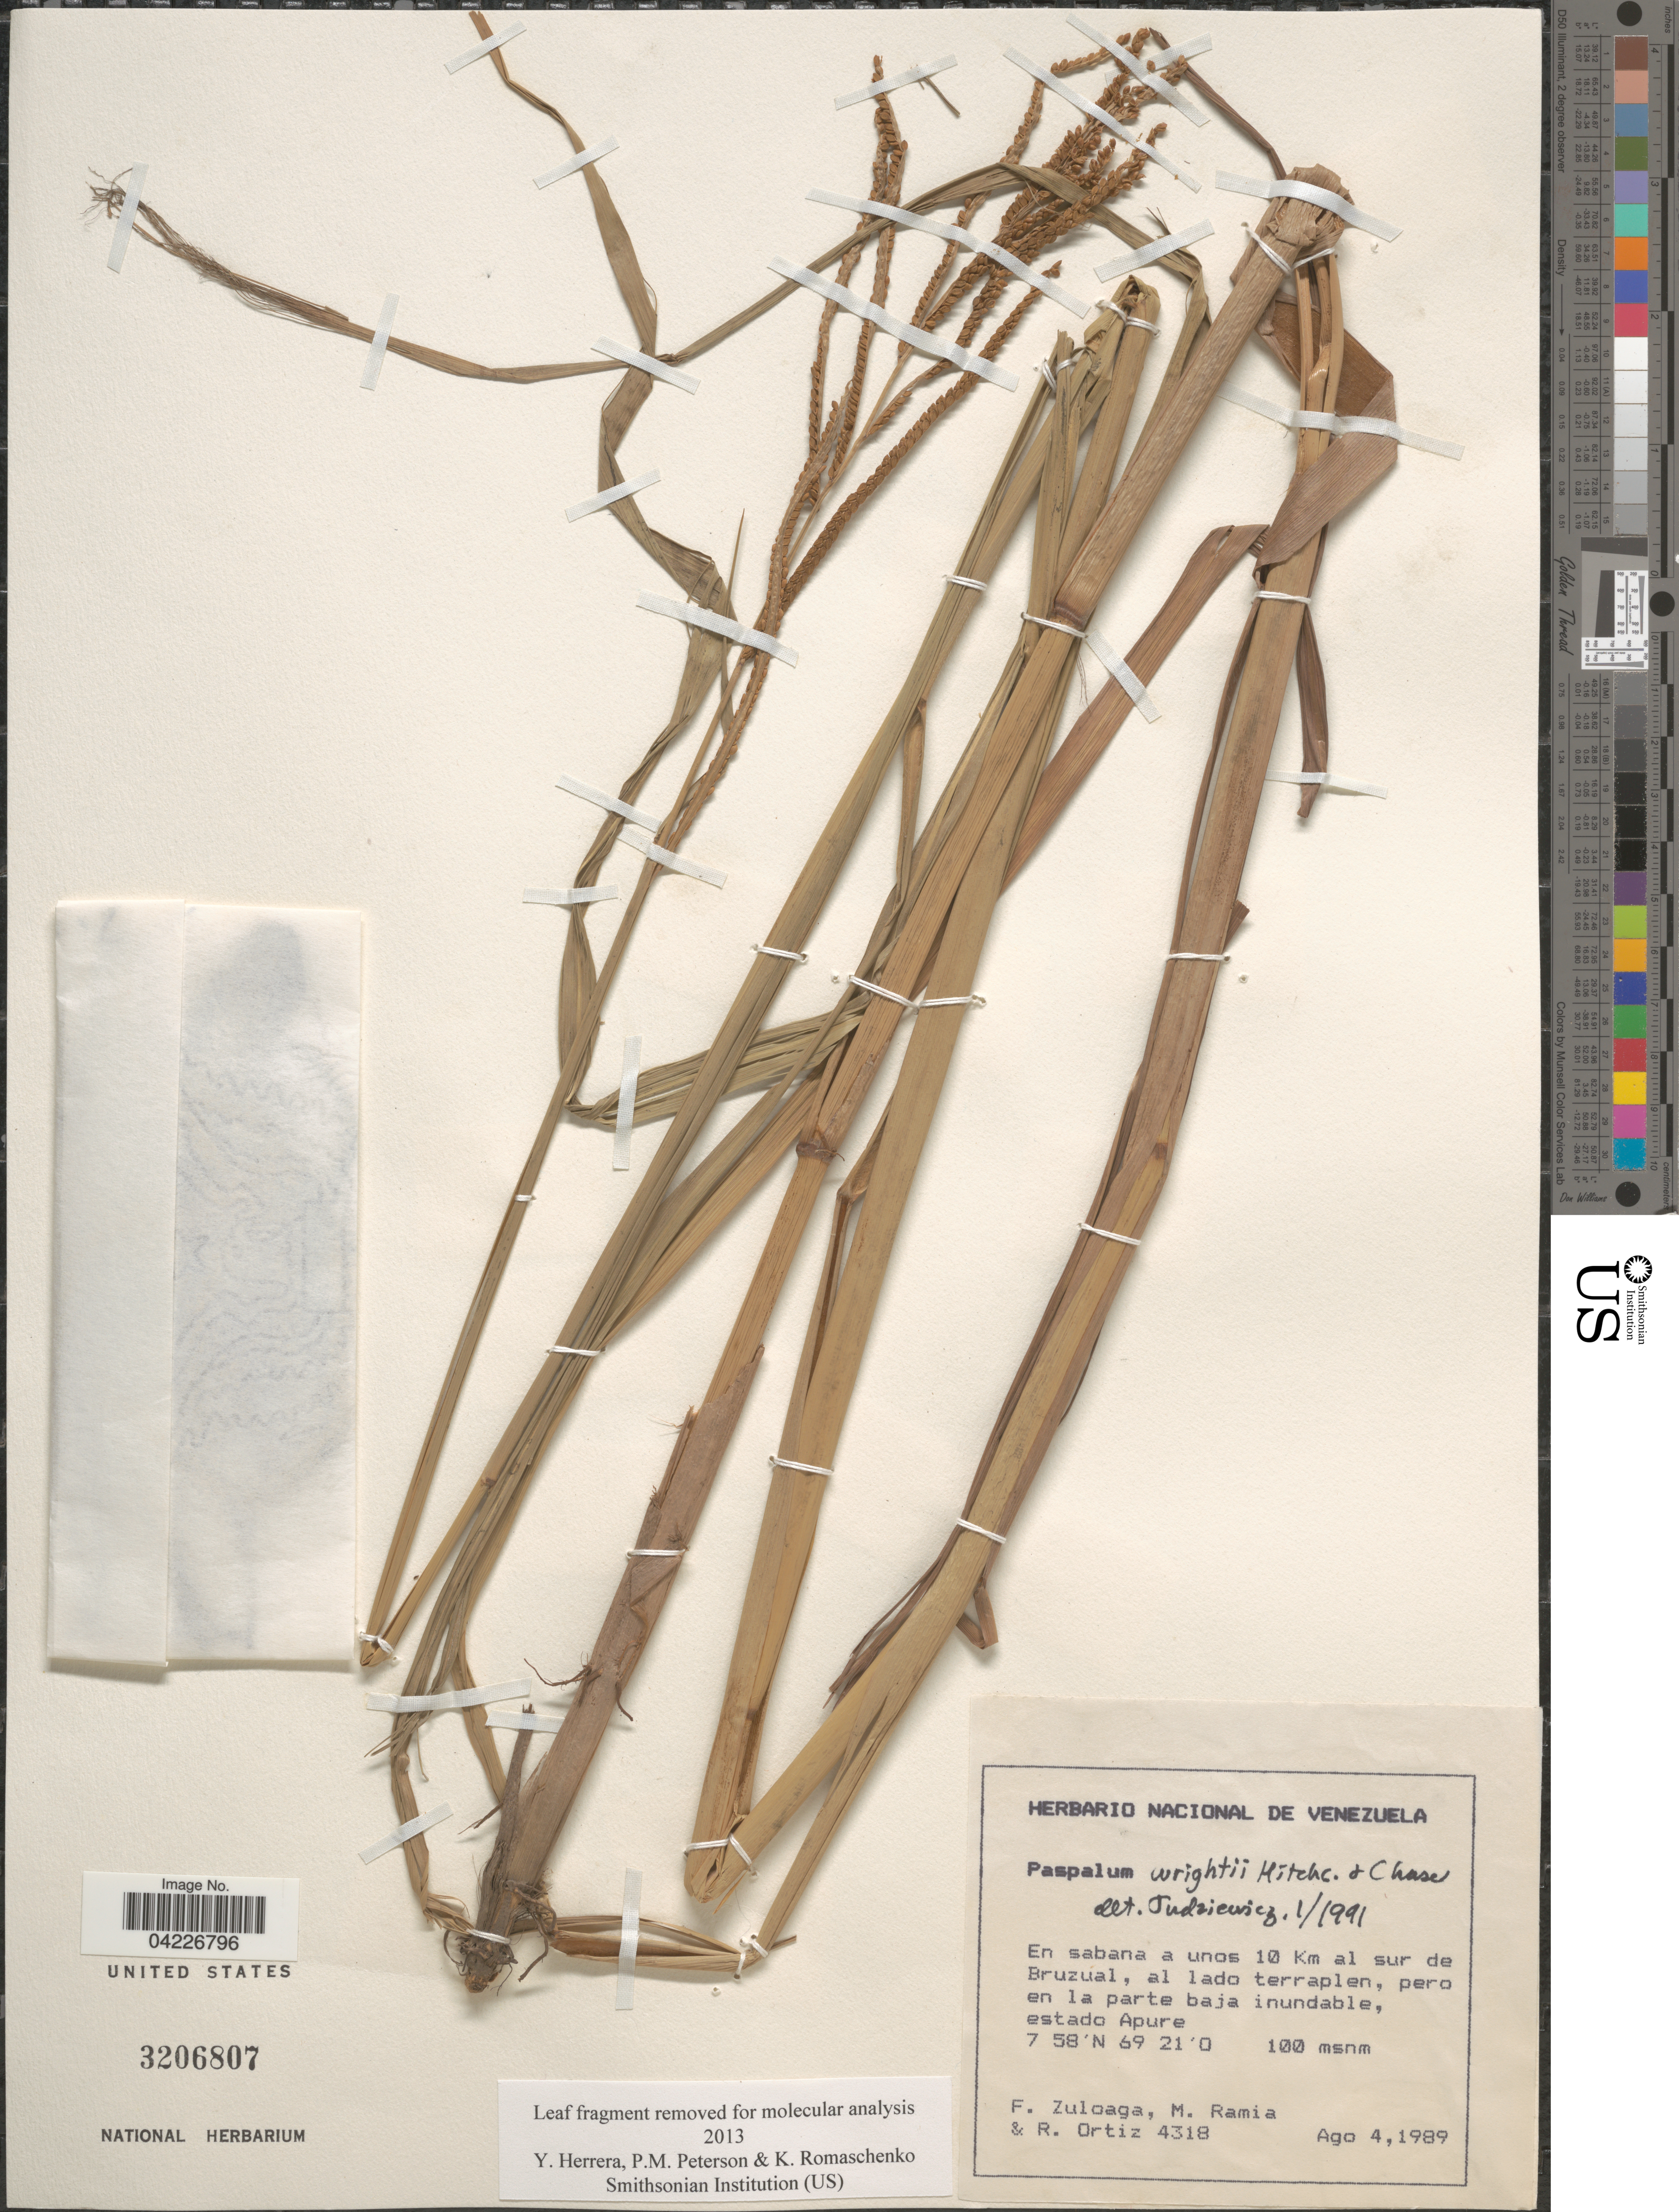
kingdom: Plantae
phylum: Tracheophyta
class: Liliopsida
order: Poales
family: Poaceae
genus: Paspalum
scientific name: Paspalum wrightii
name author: Hitchc. & Chase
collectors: F. Zuloaga, M. Ramia & R. Ortiz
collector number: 4318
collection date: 1989-08-04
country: Venezuela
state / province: Apure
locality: En sabana a unos 10 Km al sur de Bruzual, al lado terraplen, pero en la parte baja inundable.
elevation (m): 100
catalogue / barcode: US 3206807